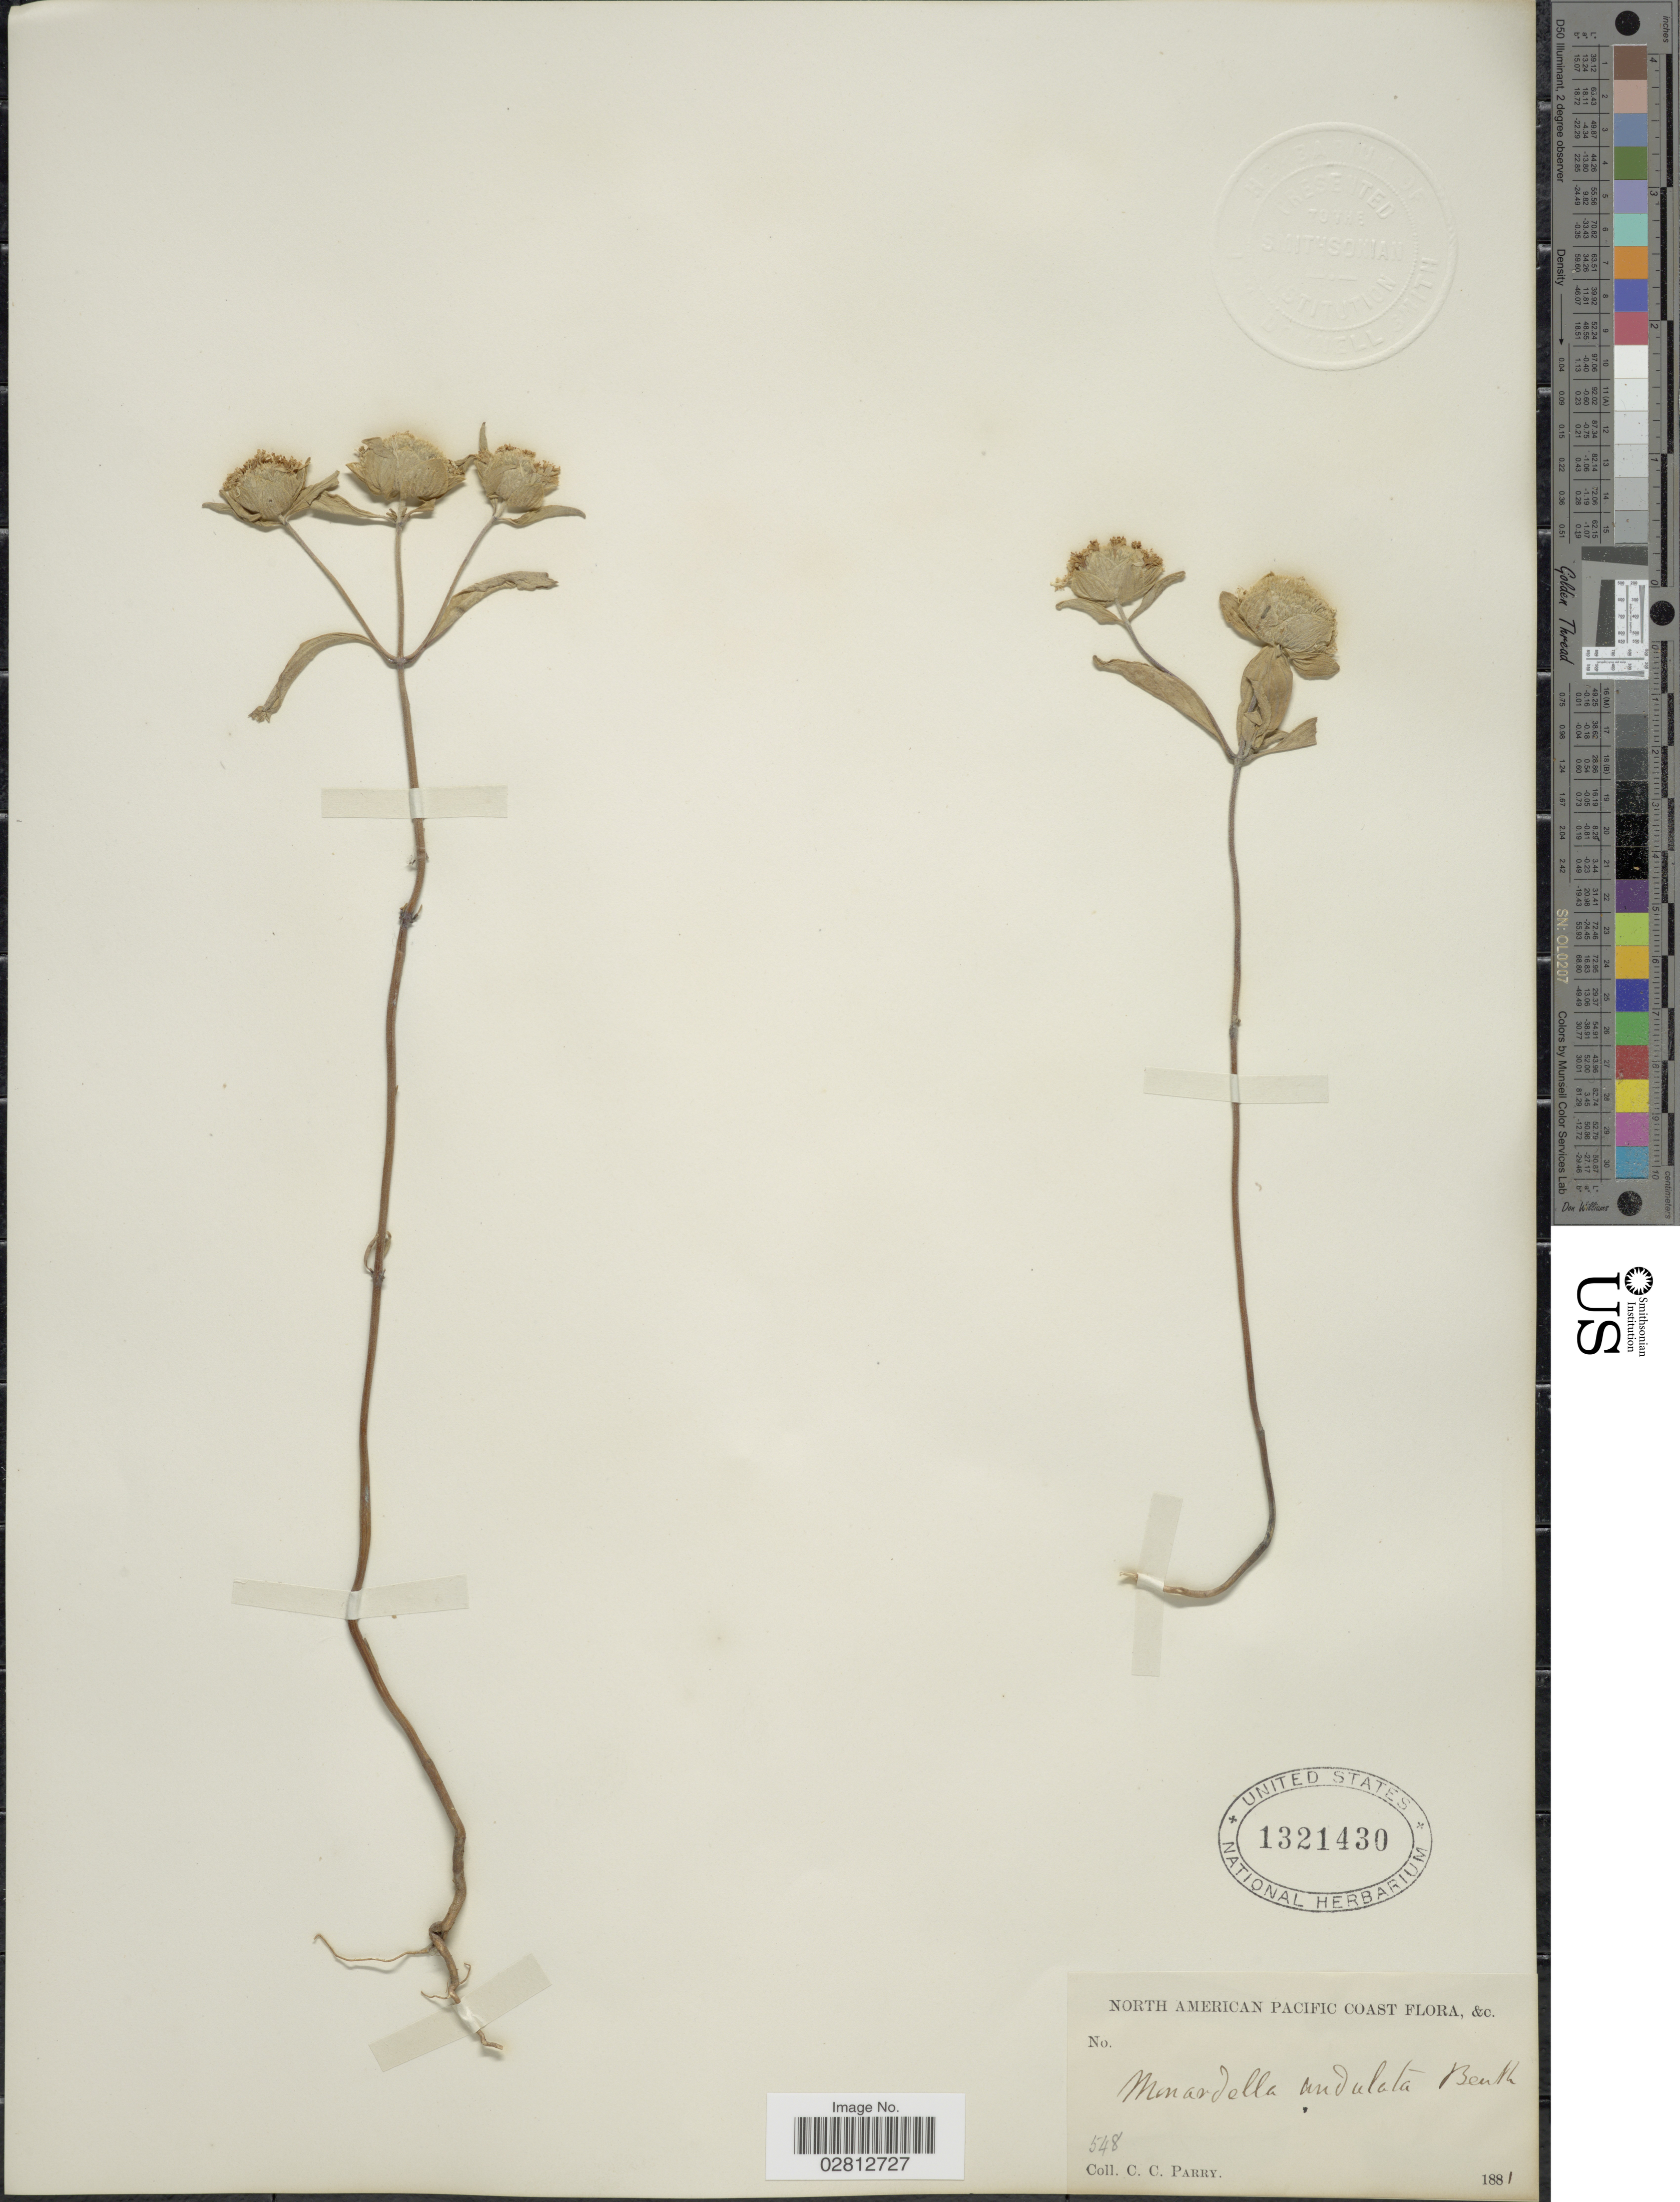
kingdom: Plantae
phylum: Tracheophyta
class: Magnoliopsida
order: Lamiales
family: Lamiaceae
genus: Monardella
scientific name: Monardella undulata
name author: Benth.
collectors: C. C. Parry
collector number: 548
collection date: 1881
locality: North American Pacific Coast.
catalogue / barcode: US 1321430